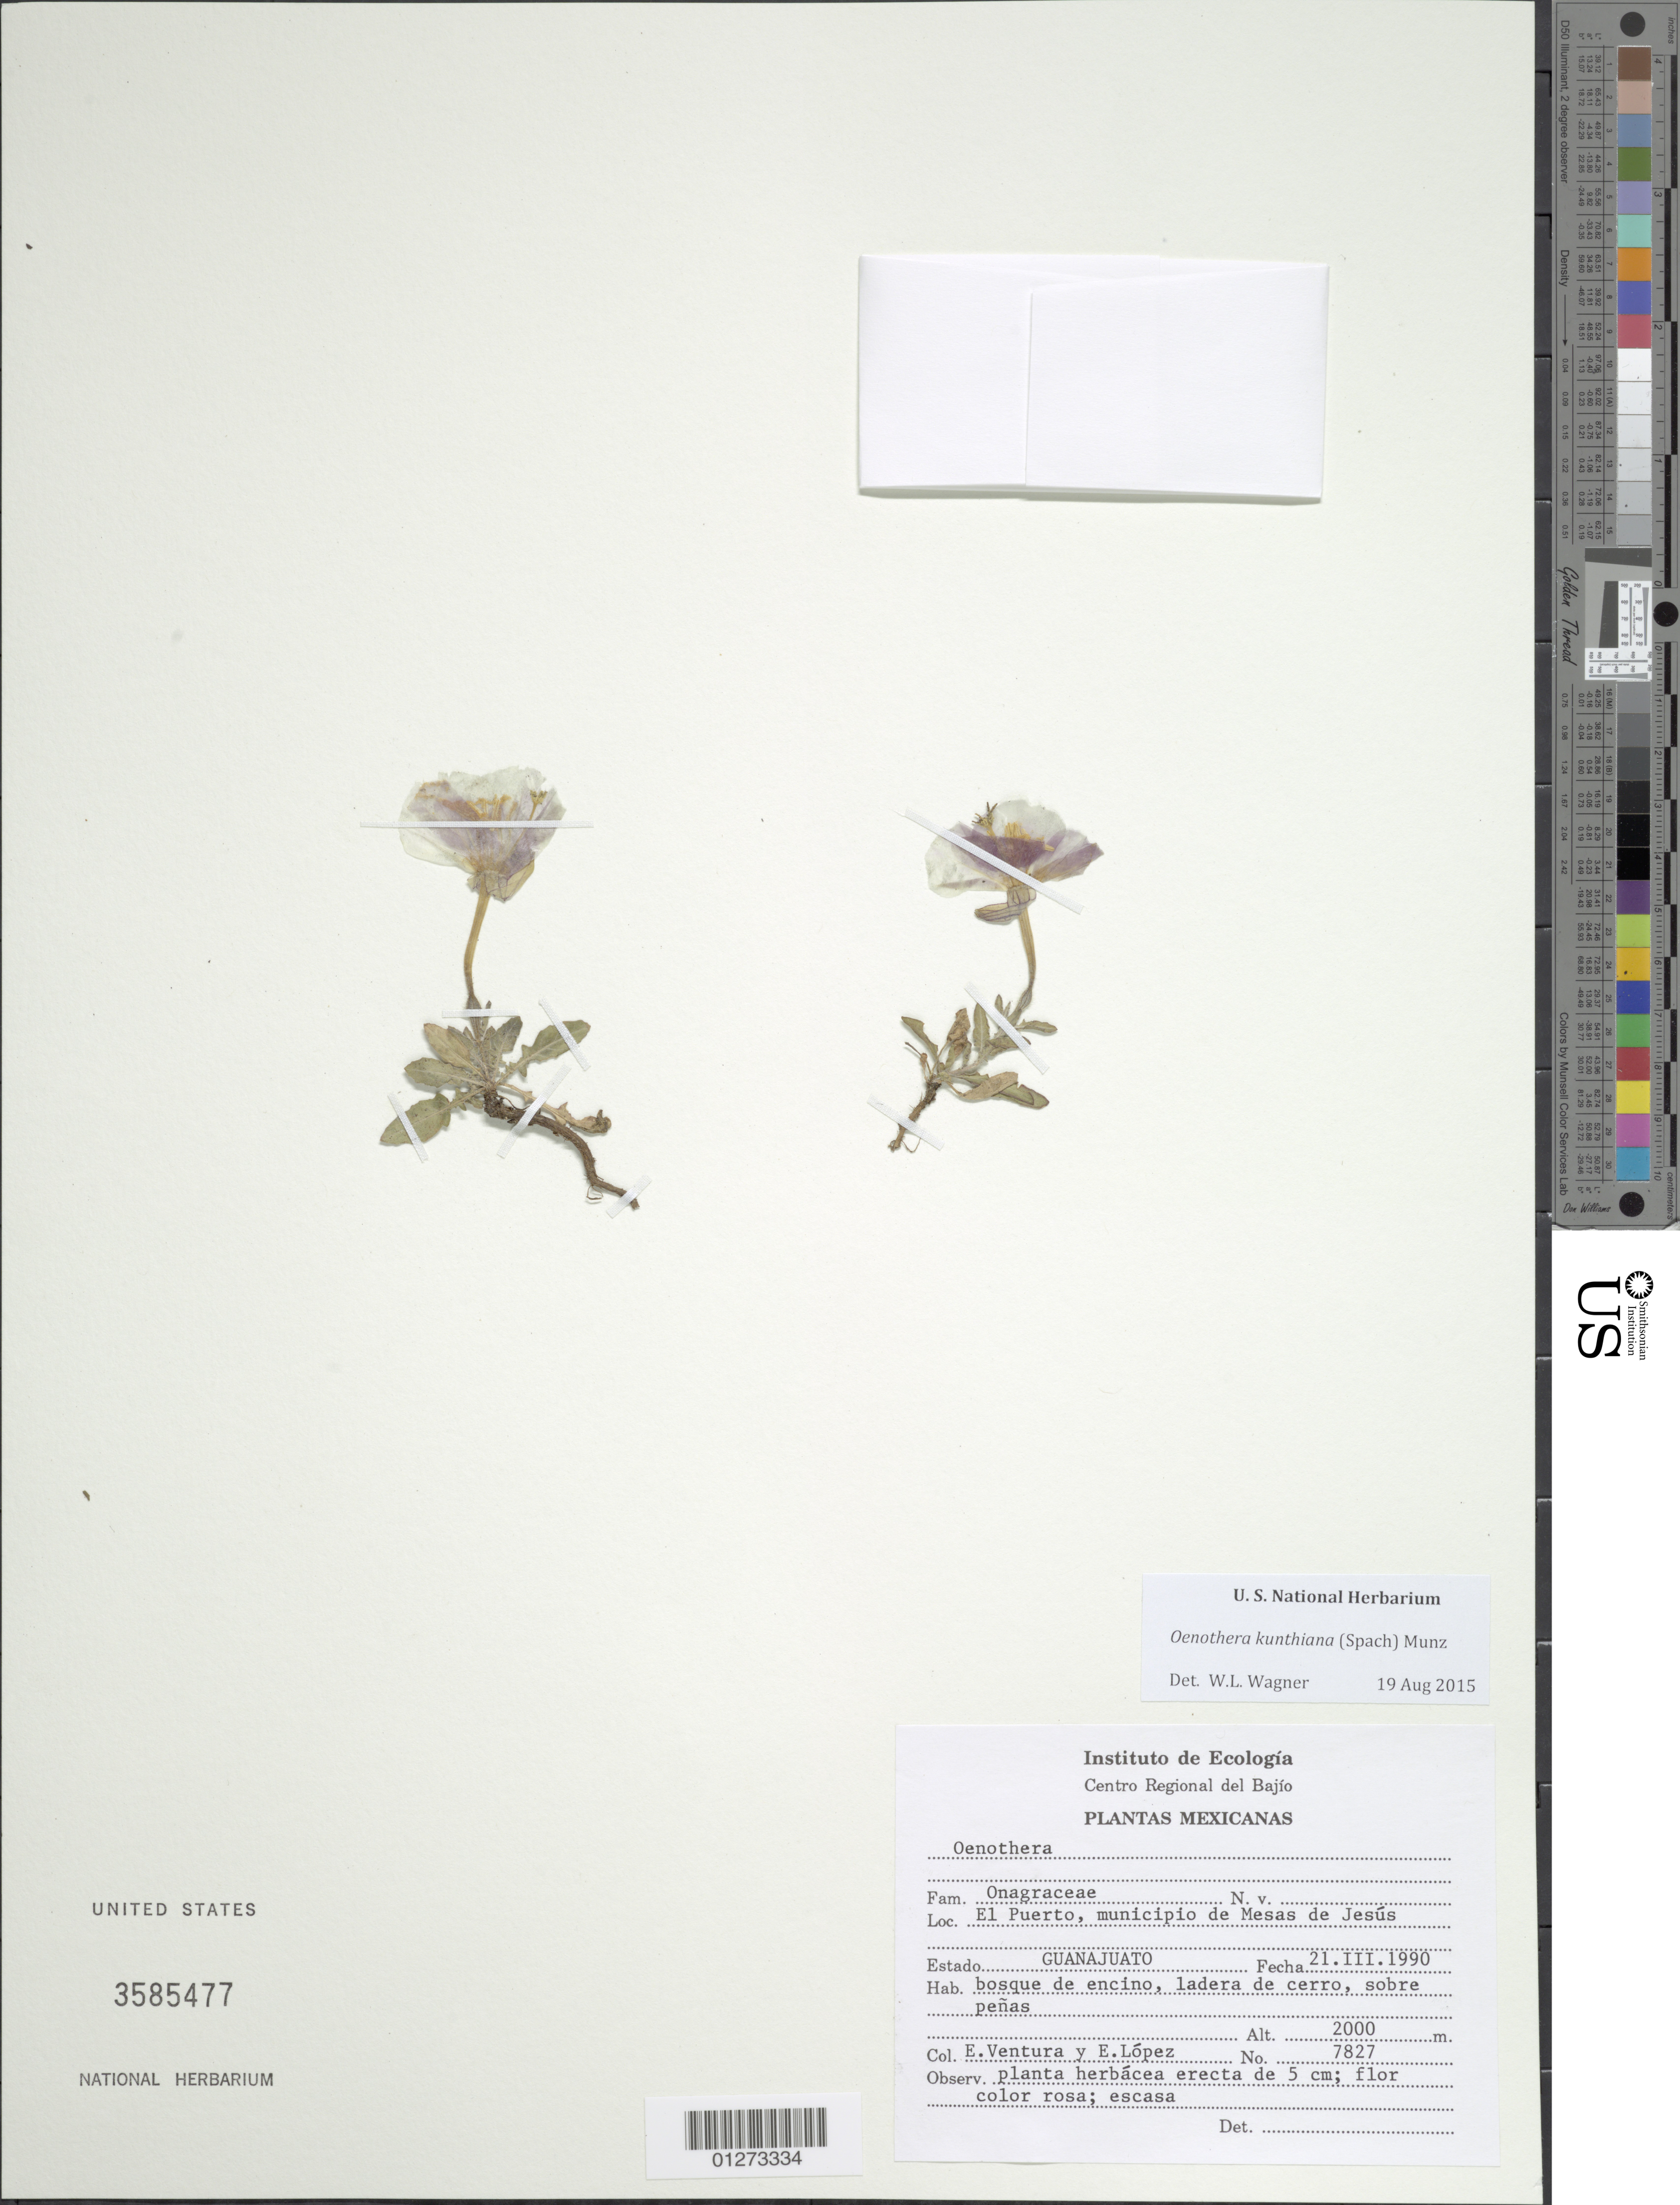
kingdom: Plantae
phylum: Tracheophyta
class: Magnoliopsida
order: Myrtales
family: Onagraceae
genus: Oenothera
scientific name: Oenothera kunthiana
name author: (Spach) Munz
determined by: Wagner, W. L., (BOT), Smithsonian Institution - National Museum of Natural History (UNITED STATES)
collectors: E. Ventura & E. López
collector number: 7827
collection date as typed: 21.III.1990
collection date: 1990-03-21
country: México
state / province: Guanajuato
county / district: Mesas de Jesus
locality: El Puerto.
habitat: Bosque de encino, ladera de cerro, sobre penas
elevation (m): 2000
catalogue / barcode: US 3585477